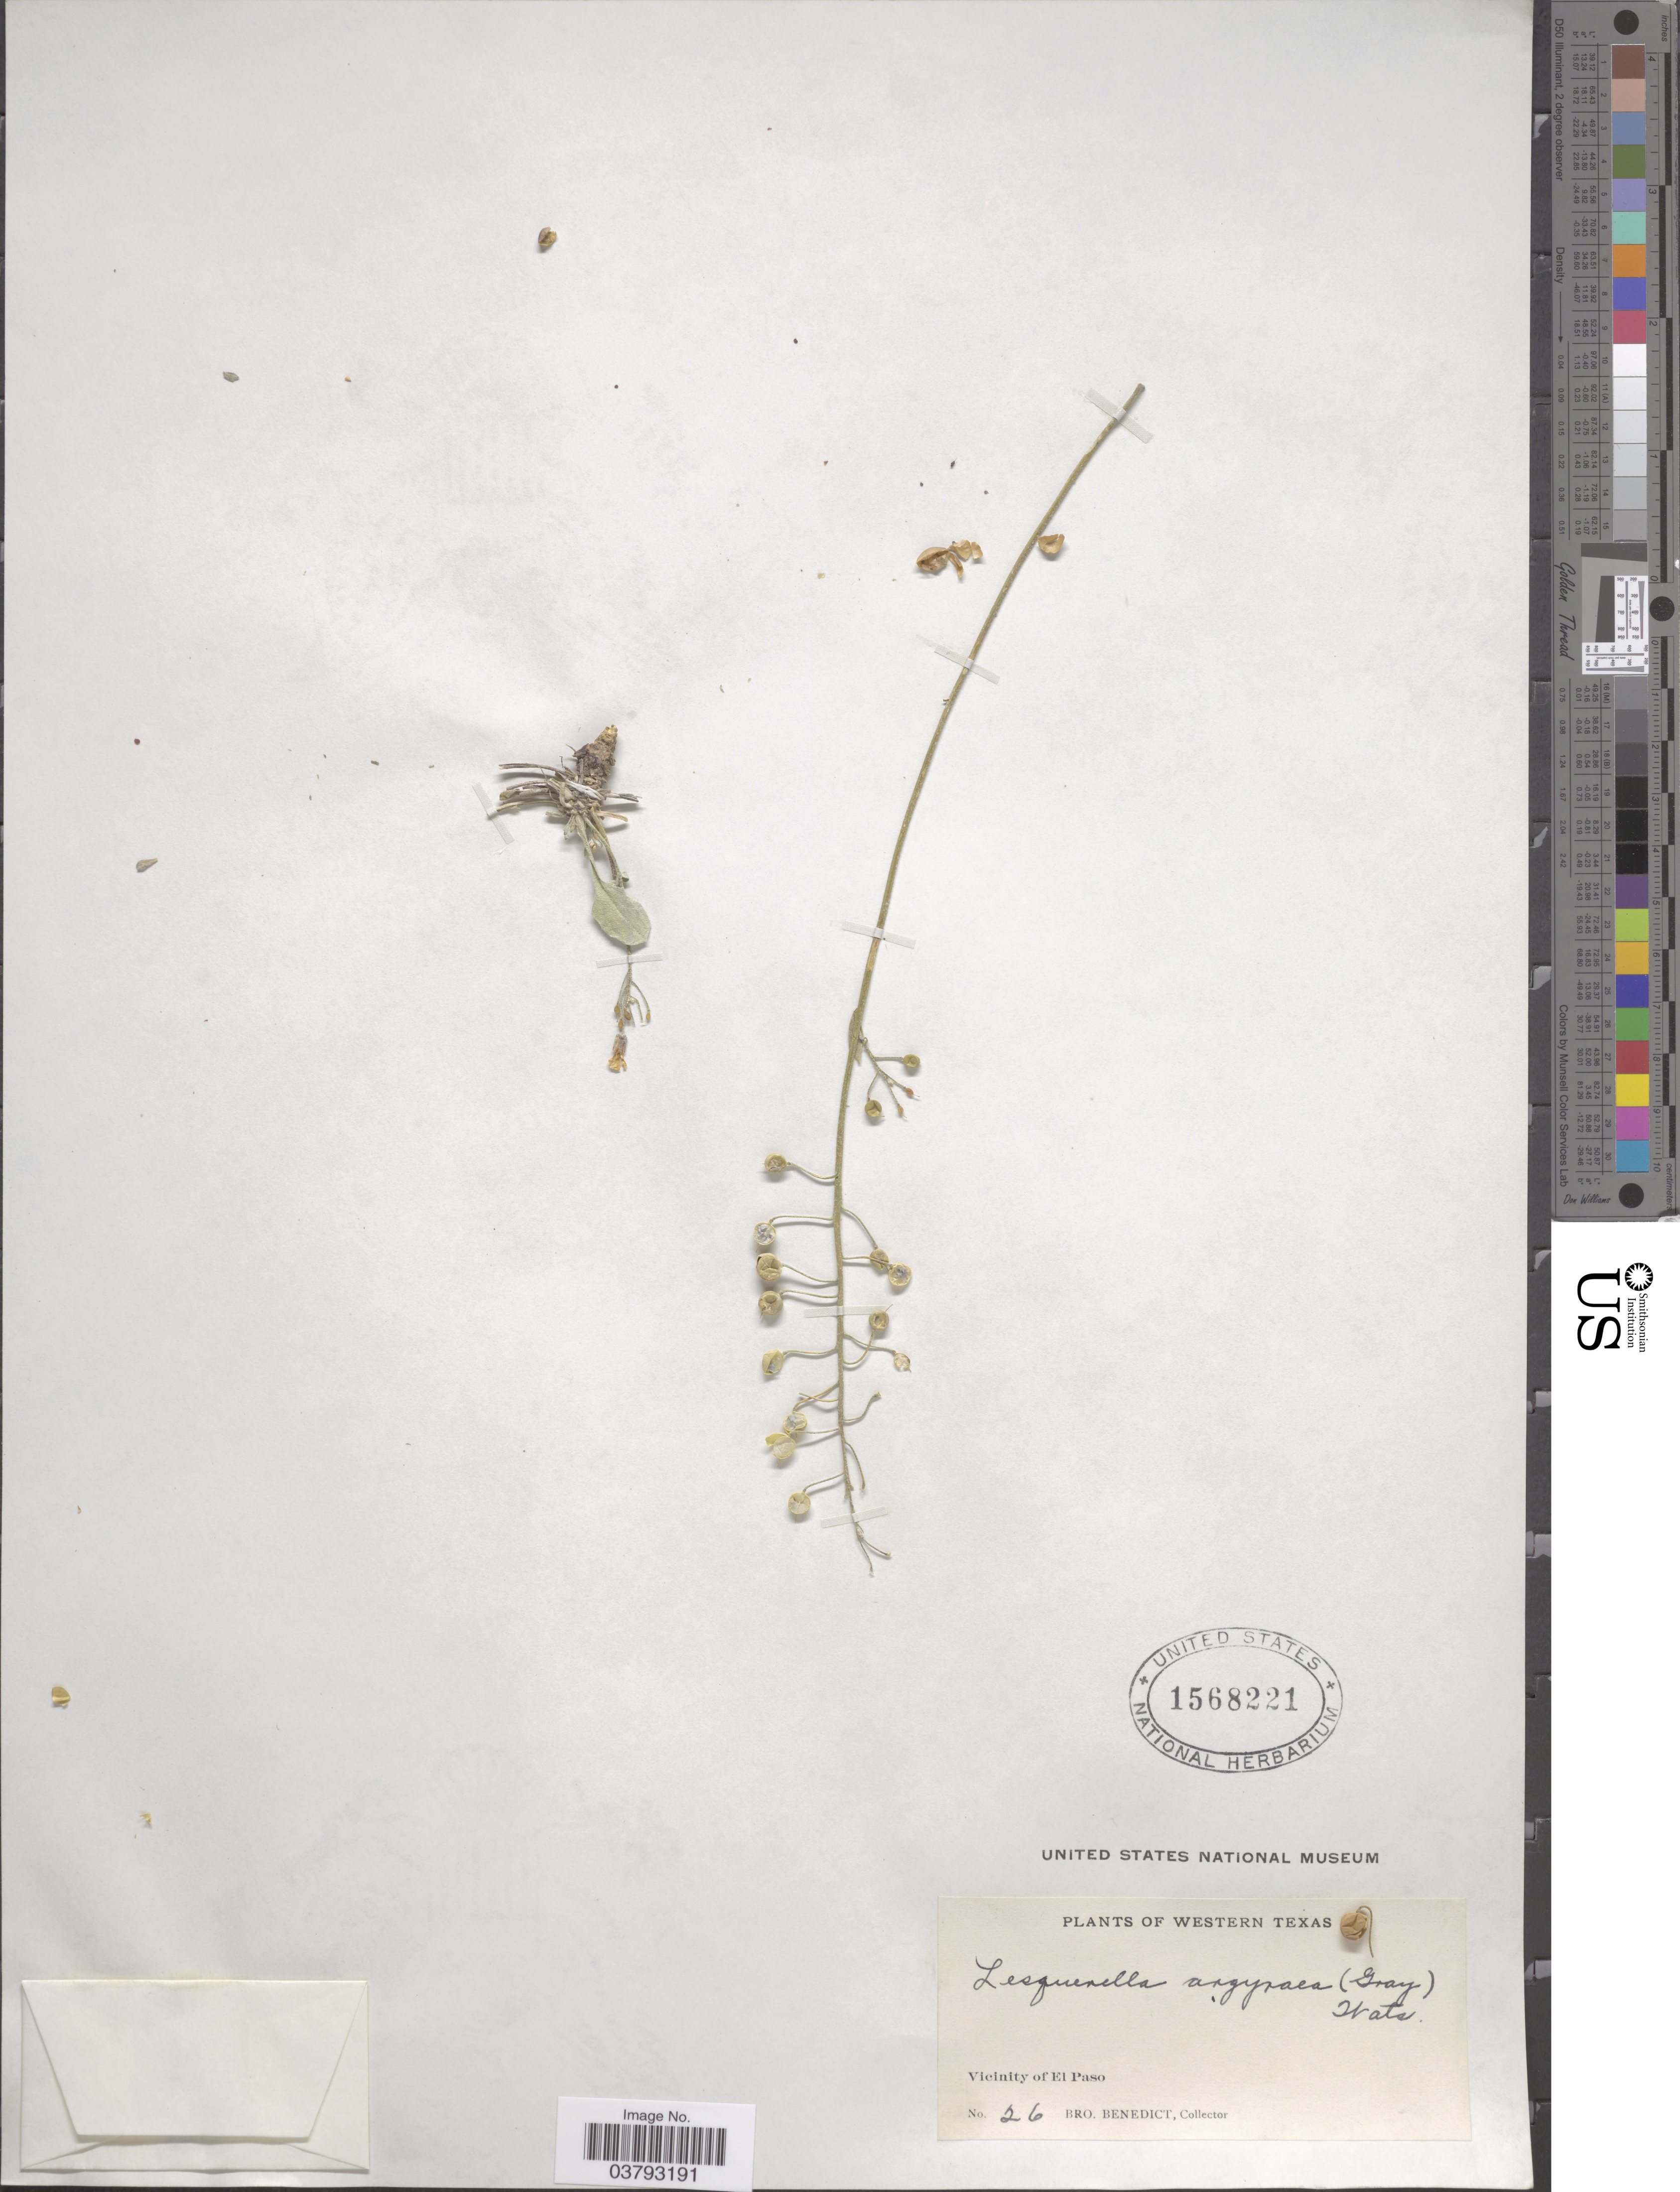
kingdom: Plantae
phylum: Tracheophyta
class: Magnoliopsida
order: Brassicales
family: Brassicaceae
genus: Lesquerella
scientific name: Lesquerella argyraea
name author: (A. Gray) S. Watson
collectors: Bro. Benedict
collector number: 26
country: United States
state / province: Texas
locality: Vicinity of El Paso. Western Texas.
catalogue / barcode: US 1568221